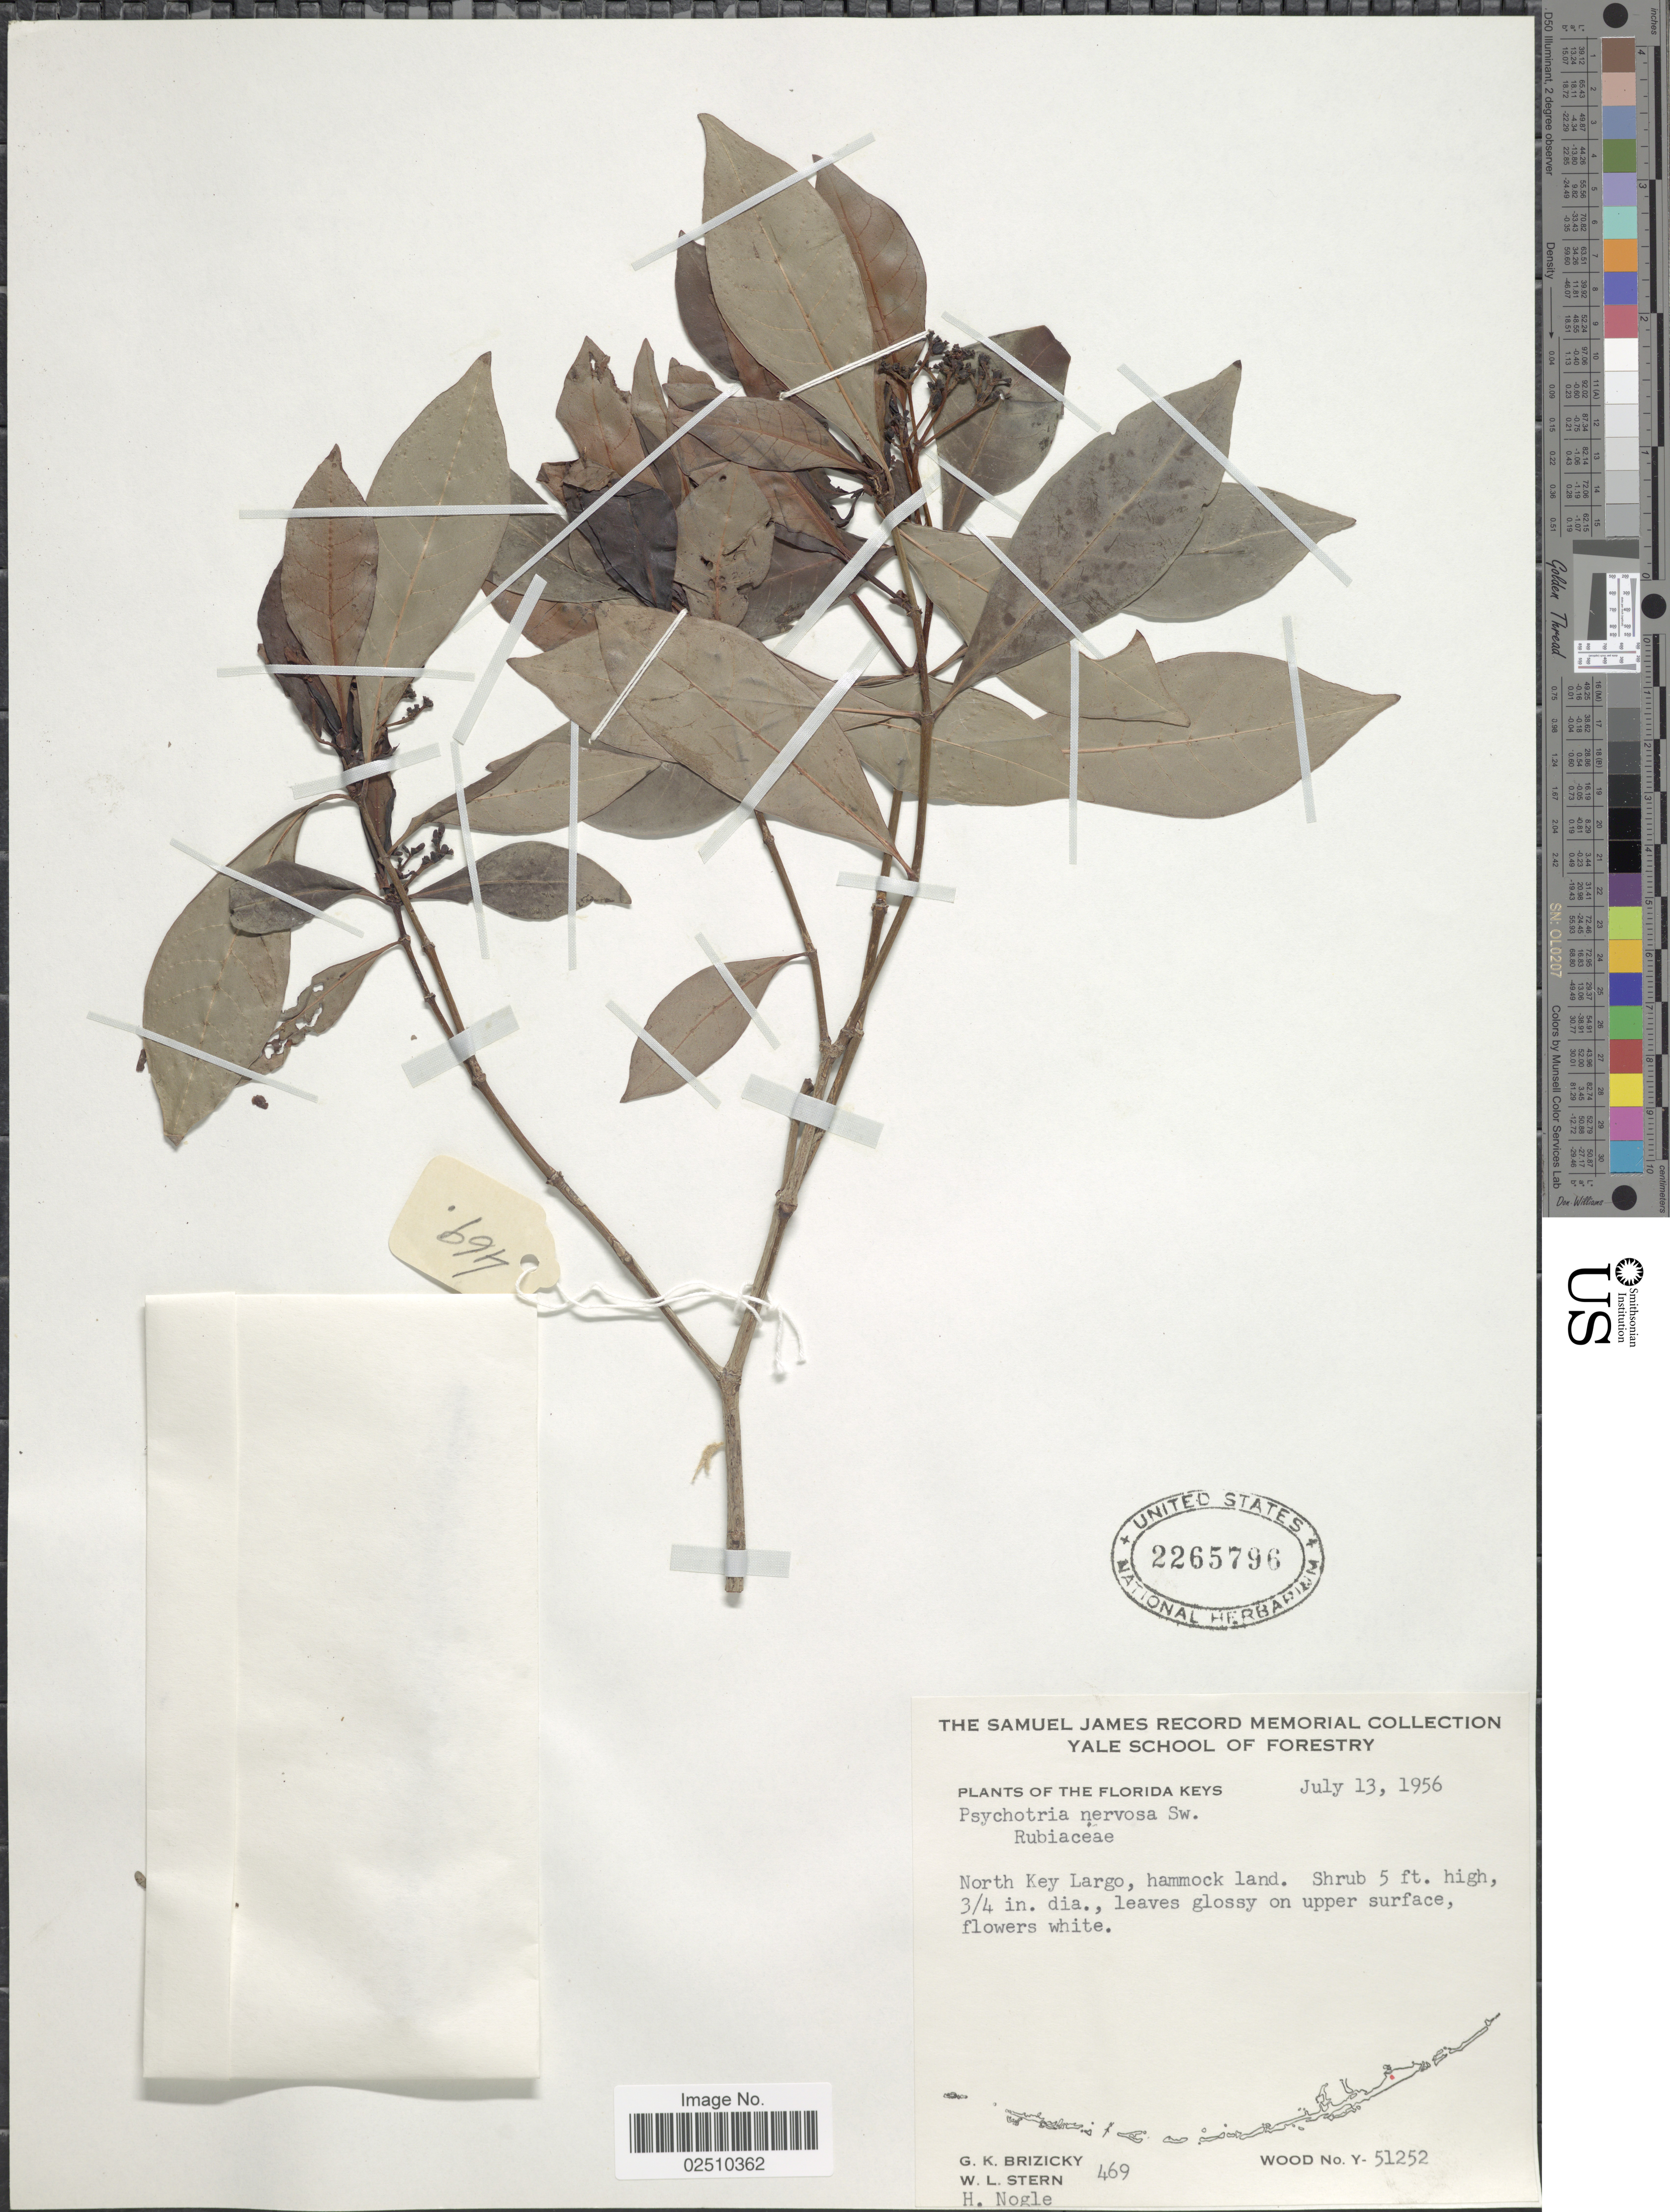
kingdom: Plantae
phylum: Tracheophyta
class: Magnoliopsida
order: Gentianales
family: Rubiaceae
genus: Psychotria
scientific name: Psychotria nervosa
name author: Sw.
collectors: G. K. Brizicky, W. L. Stern & H. Nogle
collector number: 469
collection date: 1956-07-13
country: United States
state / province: Florida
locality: Florida Keys, North Key Largo, hammock land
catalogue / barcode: US 2265796